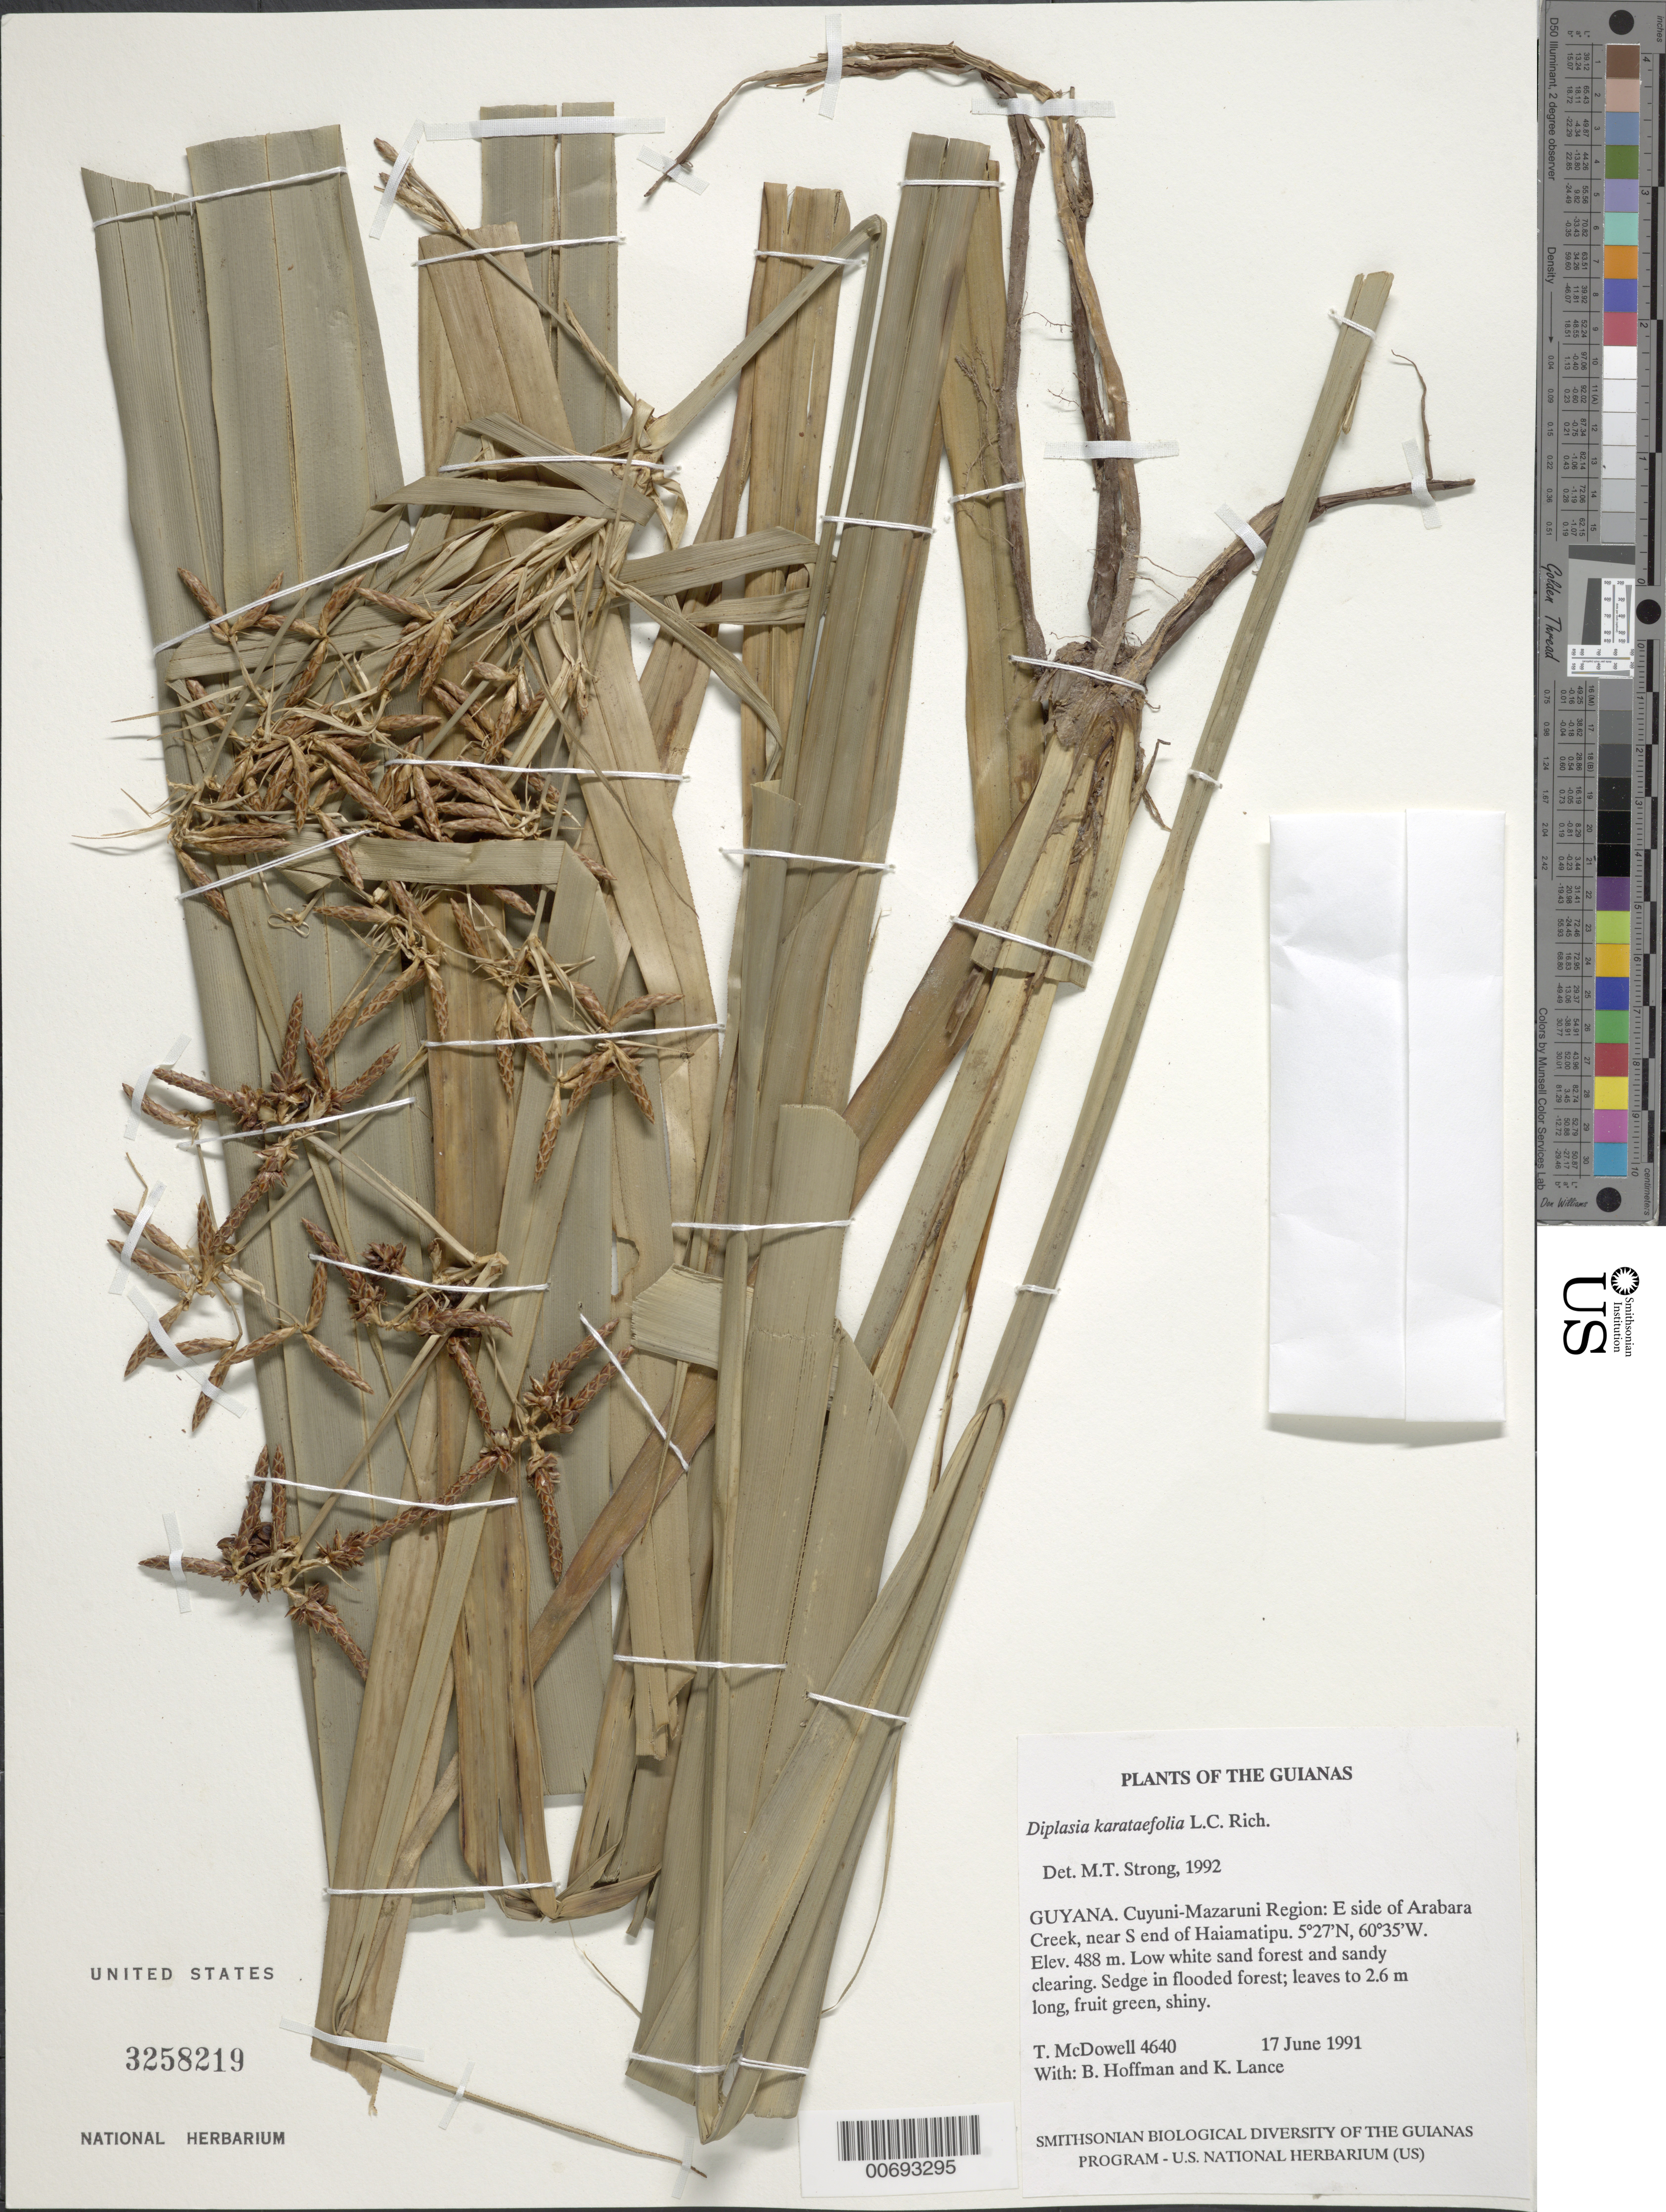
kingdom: Plantae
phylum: Tracheophyta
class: Liliopsida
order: Poales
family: Cyperaceae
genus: Diplasia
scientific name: Diplasia karatifolia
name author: Rich.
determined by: Strong, M. T., (US), Smithsonian Institution - National Museum of Natural History (UNITED STATES)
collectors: T. McDowell, B. Hoffman & K. Lance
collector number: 4640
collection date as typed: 17 June 1991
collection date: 1991-06-17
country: Guyana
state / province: Cuyuni-Mazaruni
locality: E side of Arabaru Creek, near S end of Haiamatipu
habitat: Low white sand forest and sandy clearing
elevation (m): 488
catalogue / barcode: US 3258219